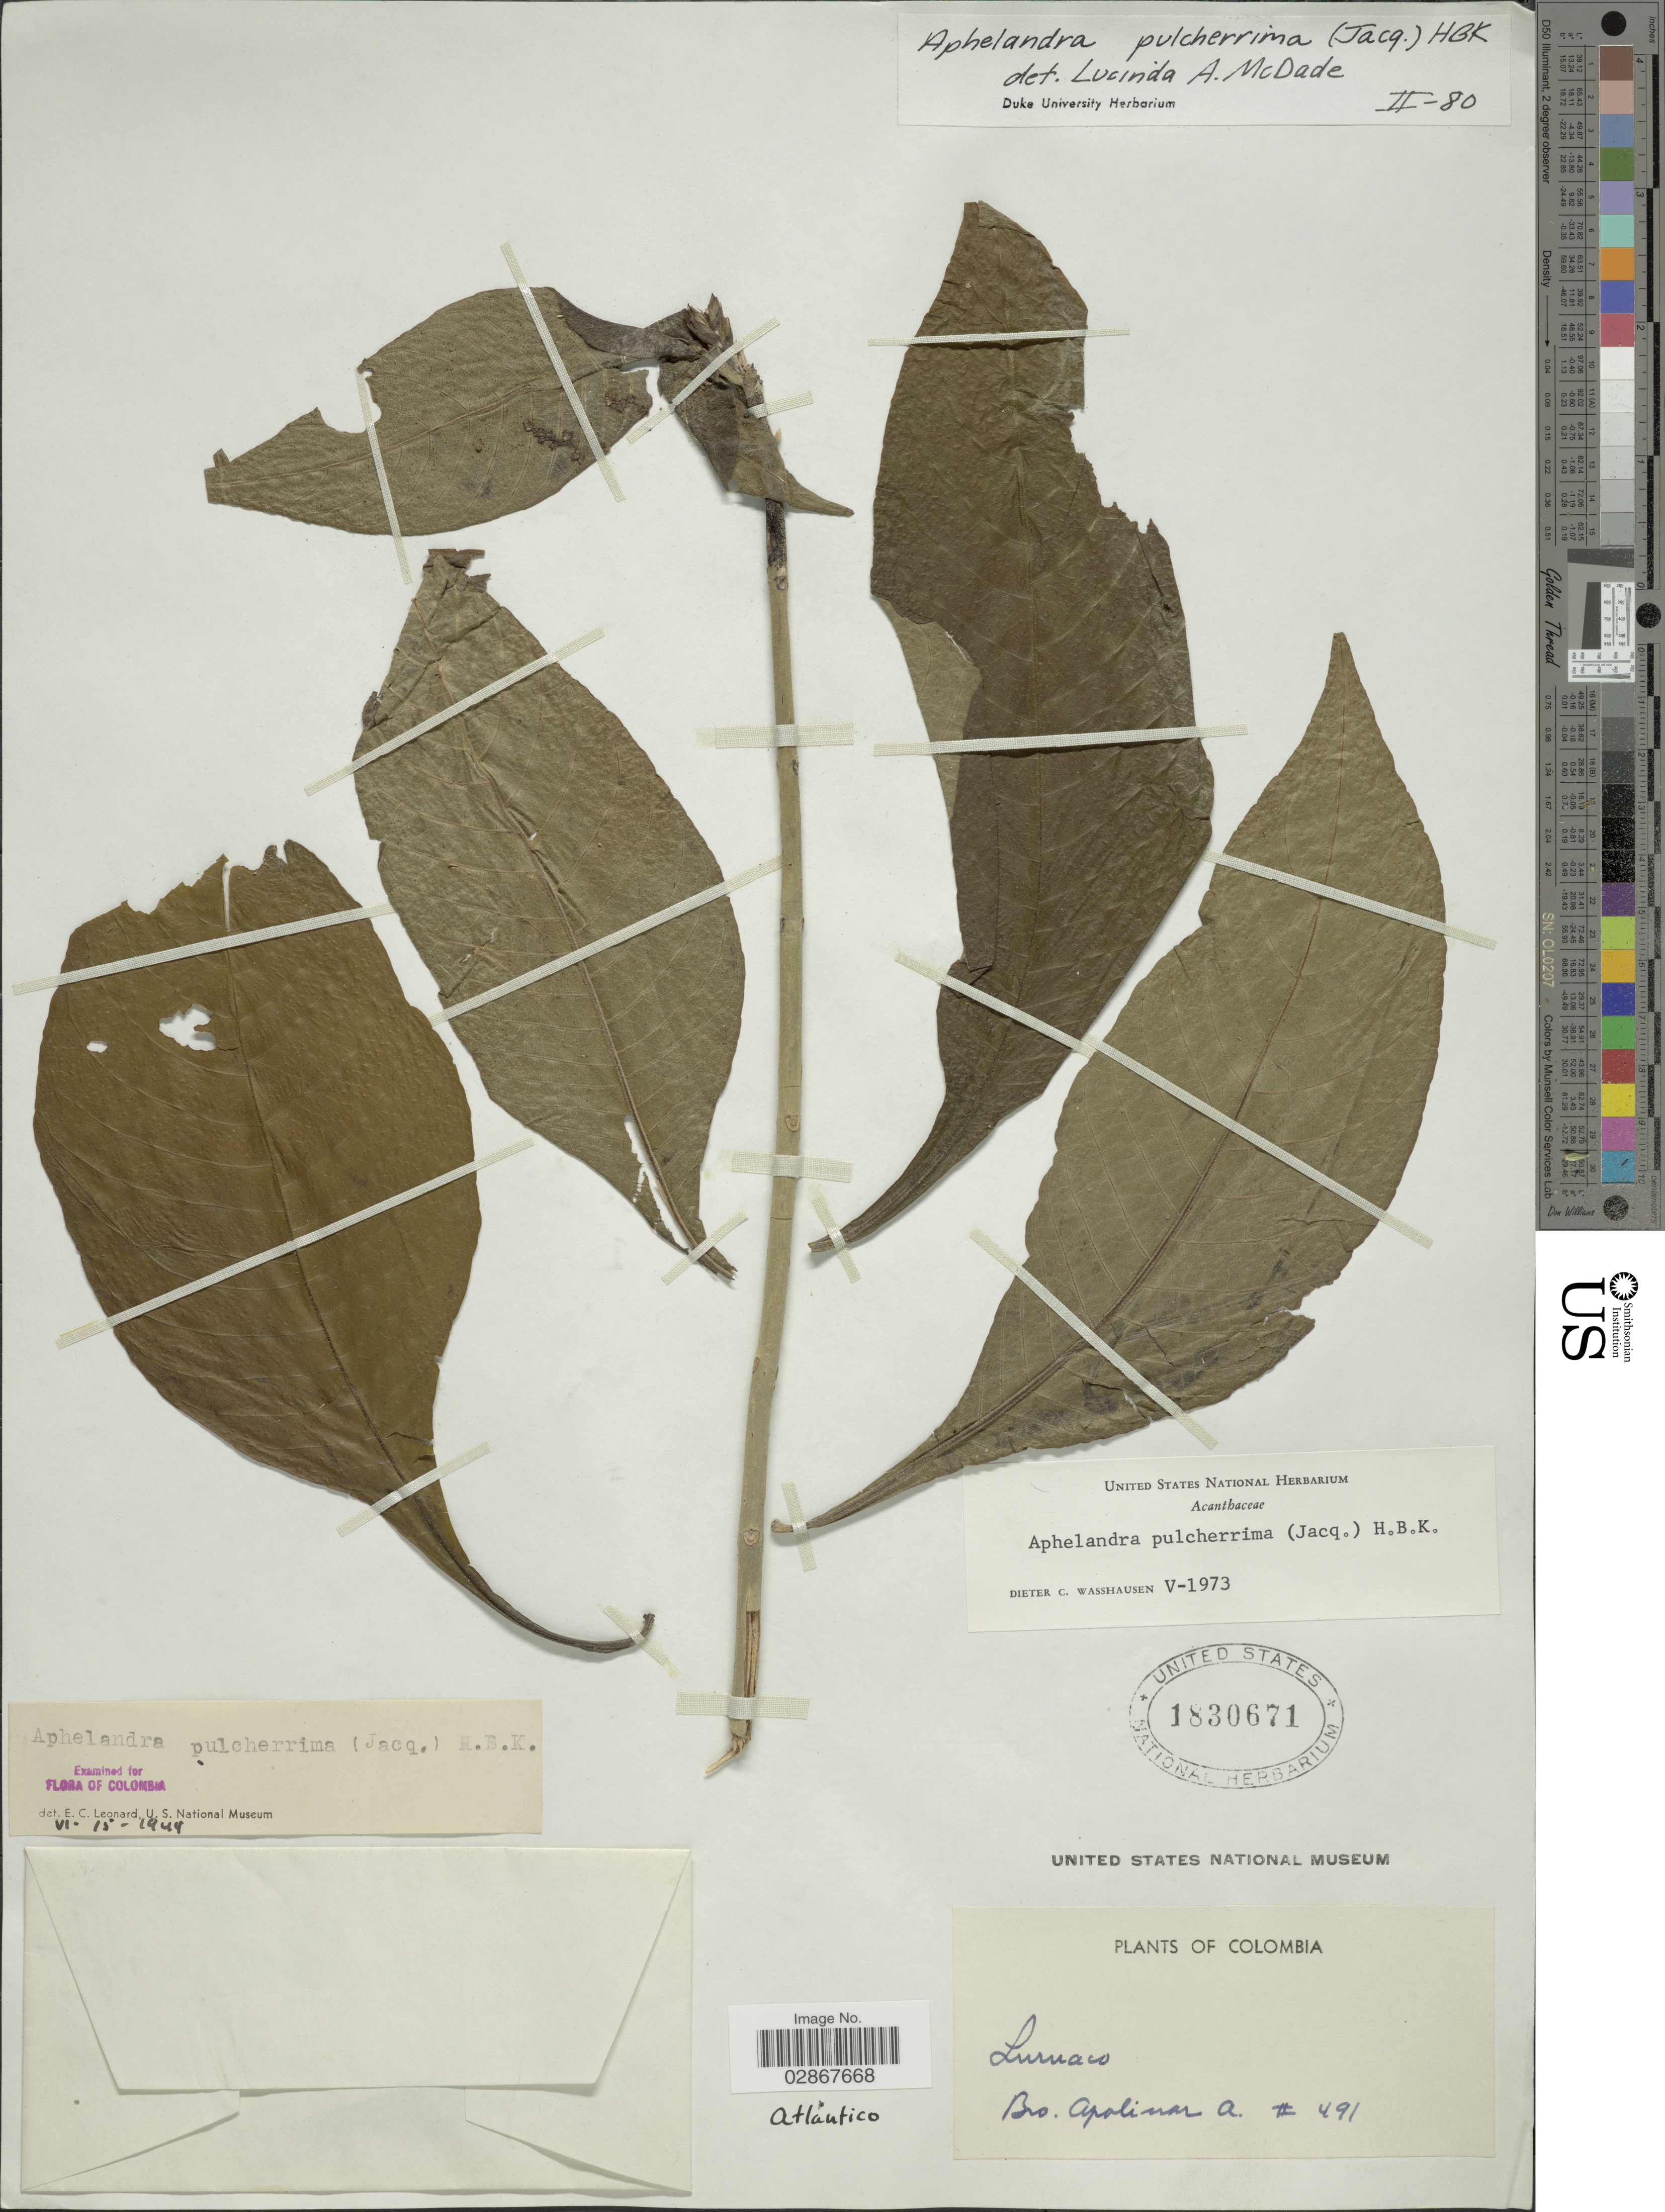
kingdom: Plantae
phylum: Tracheophyta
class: Magnoliopsida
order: Lamiales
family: Acanthaceae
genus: Aphelandra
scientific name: Aphelandra pulcherrima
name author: (Jacq.) Kunth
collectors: Bro. Apolinar A.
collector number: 491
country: Colombia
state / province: Atlántico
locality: Luruaco.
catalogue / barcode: US 1830671